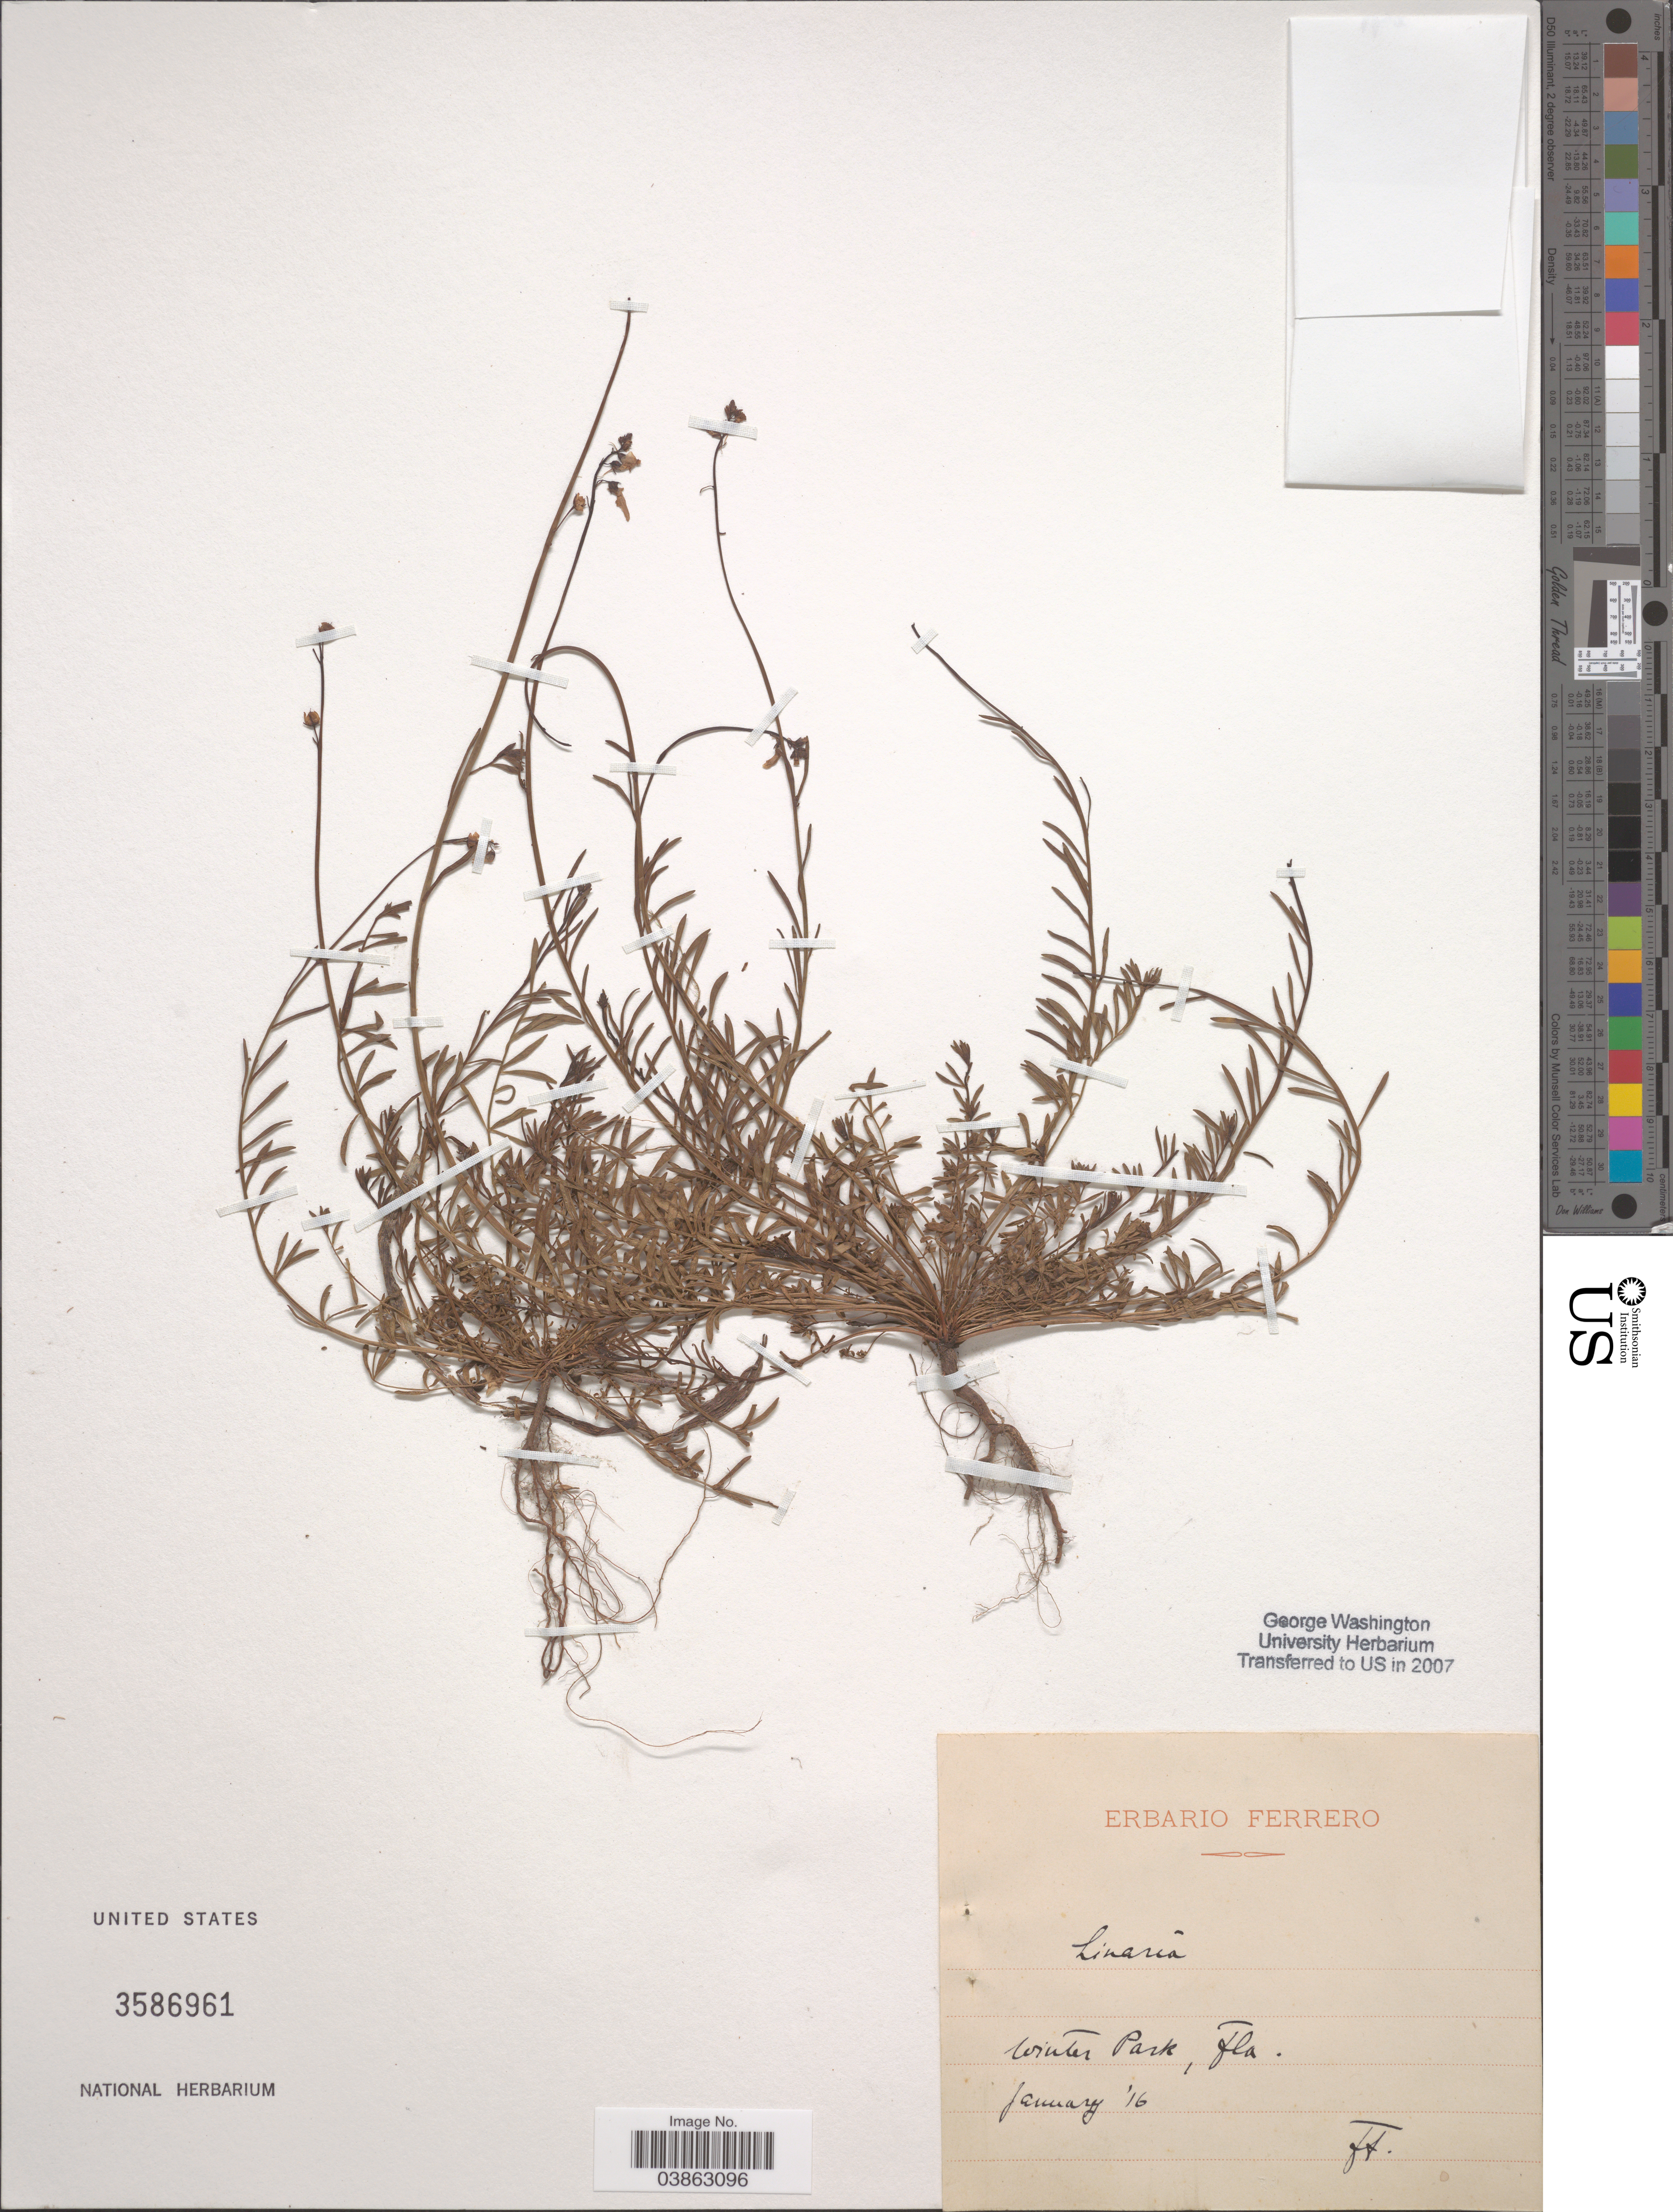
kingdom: Plantae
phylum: Tracheophyta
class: Magnoliopsida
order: Lamiales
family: Plantaginaceae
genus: Linaria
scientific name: Linaria sp.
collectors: F. Ferrero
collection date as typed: Transcribed d/m/y: /1/16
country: United States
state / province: Florida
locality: Winter Park.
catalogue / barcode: US 3586961